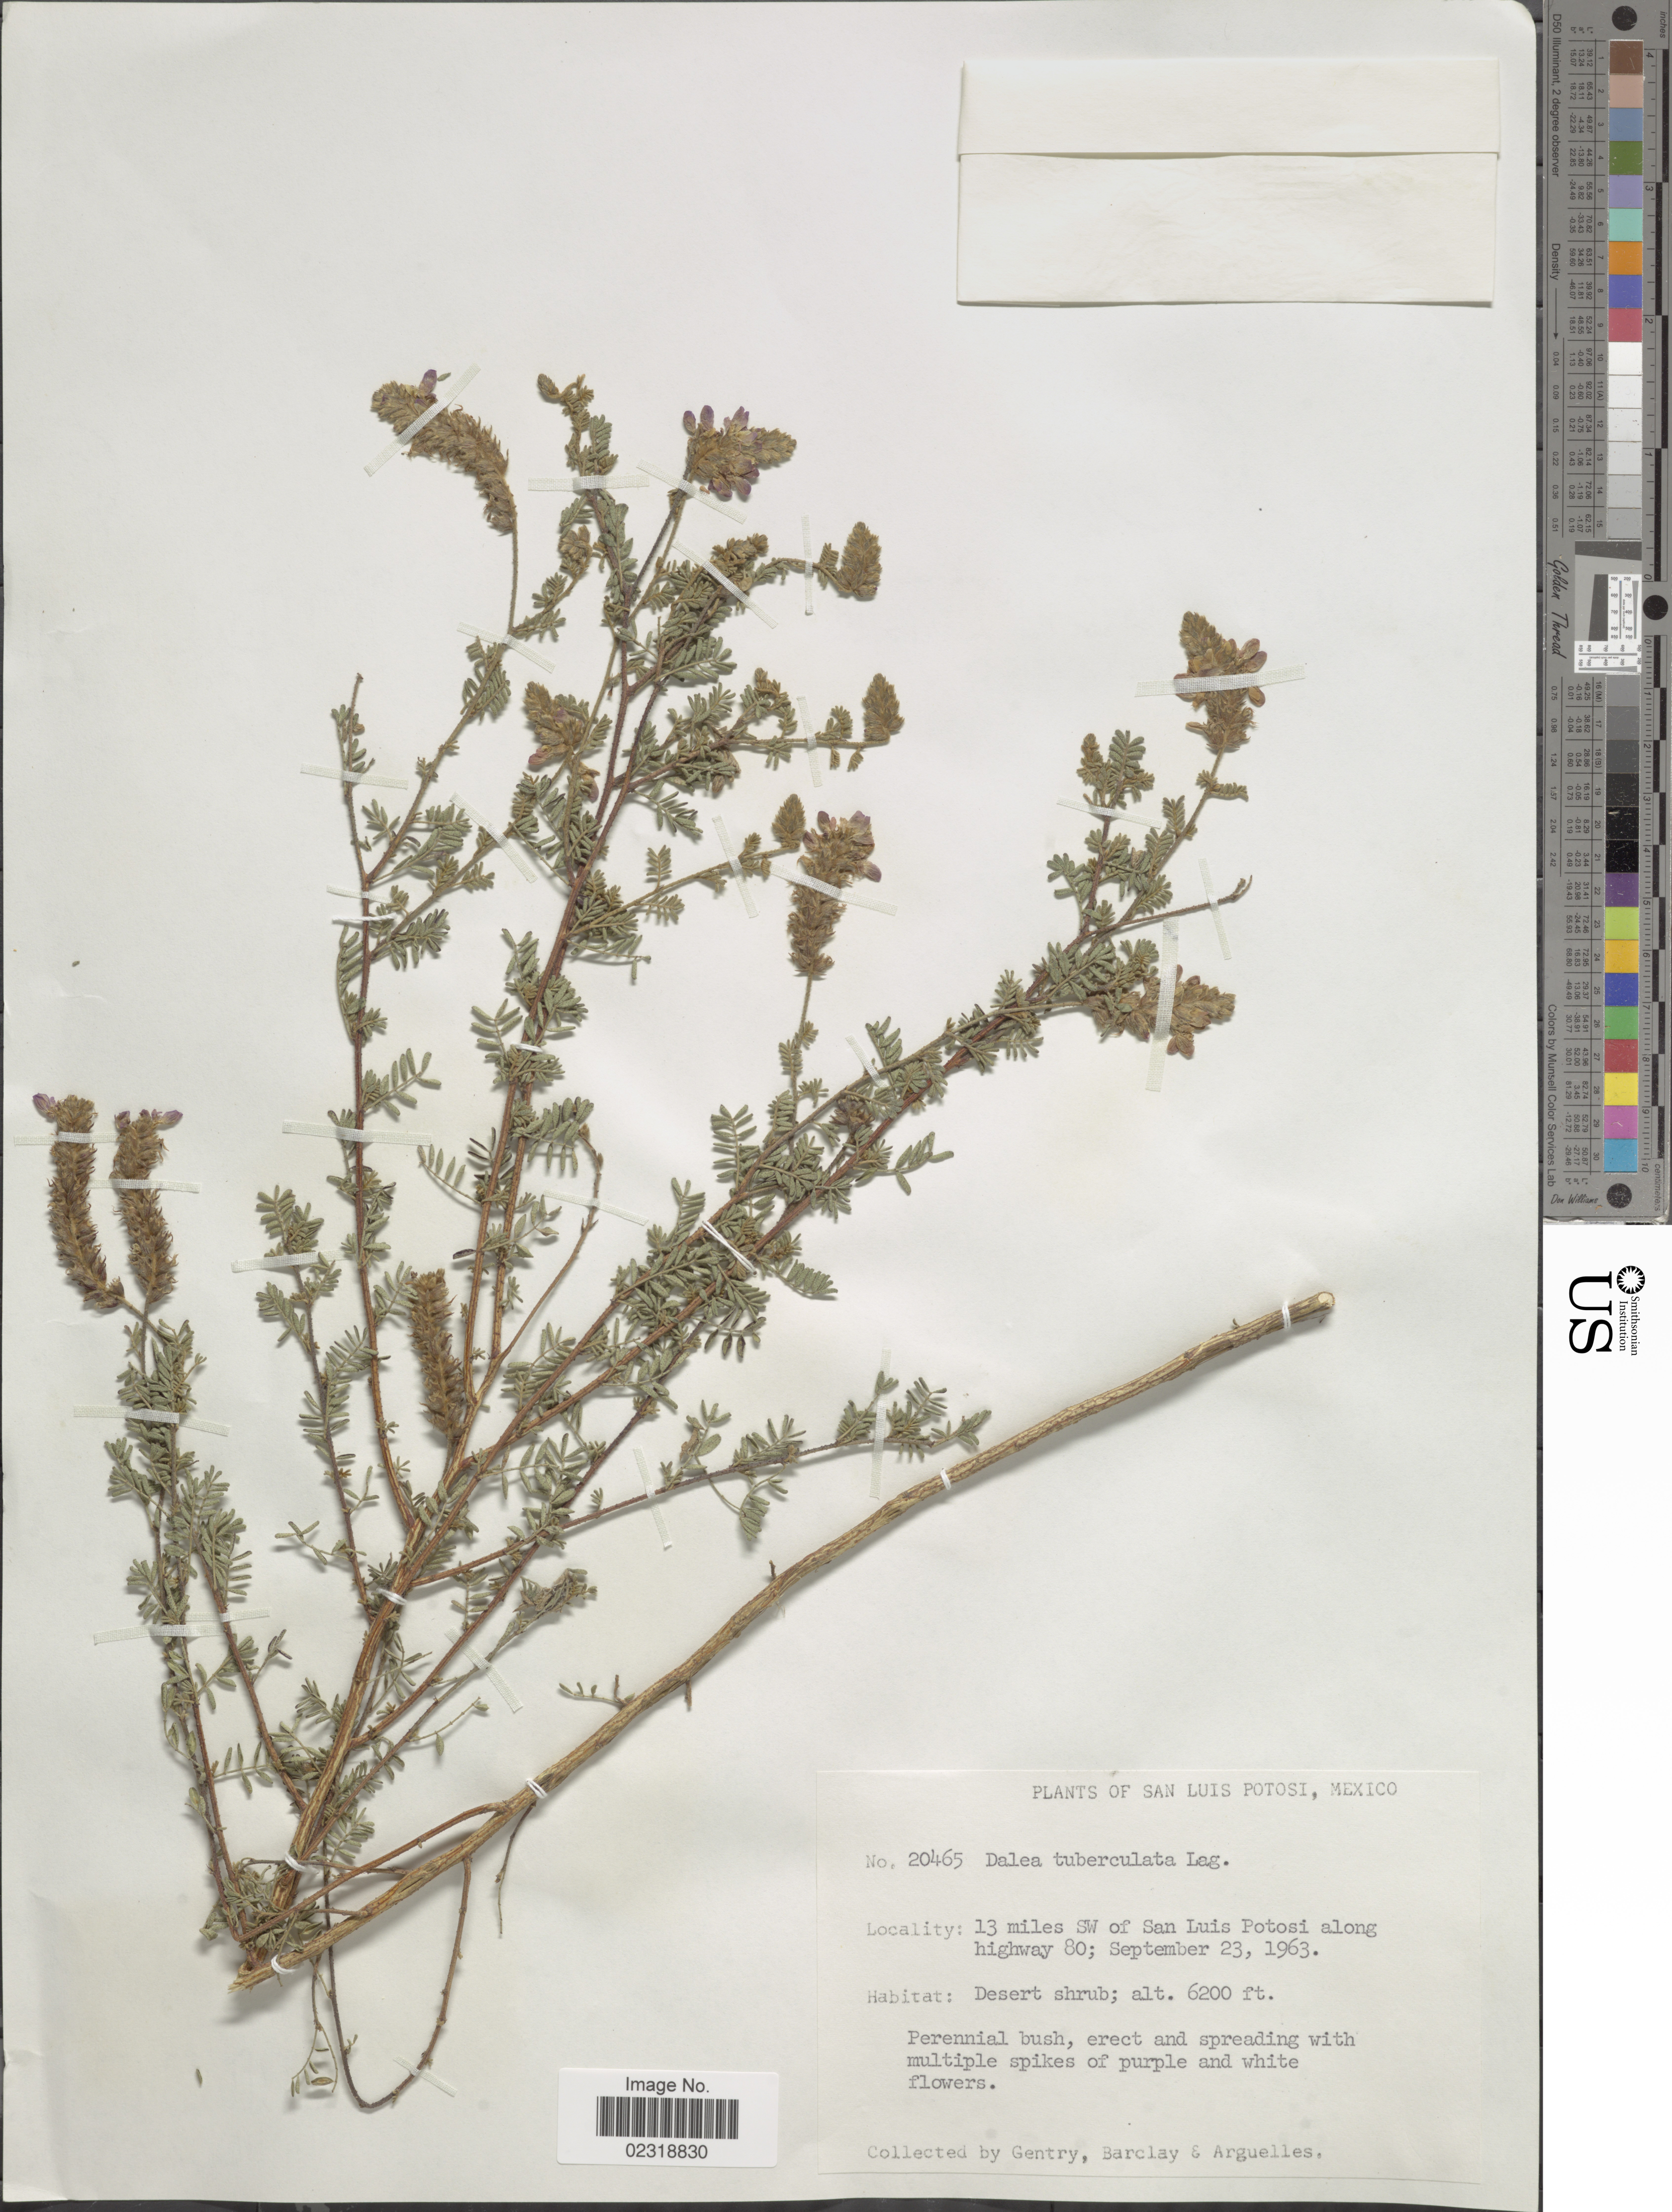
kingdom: Plantae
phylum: Tracheophyta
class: Magnoliopsida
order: Fabales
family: Fabaceae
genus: Dalea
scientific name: Dalea tuberculata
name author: Lag.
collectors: Gentry, --, -- Barclay & Arguelles, --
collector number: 20465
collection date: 1963-09-23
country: Mexico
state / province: San Luis Potosí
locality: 13 miles SW of San Luis Potosi along highway 80.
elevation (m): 1890